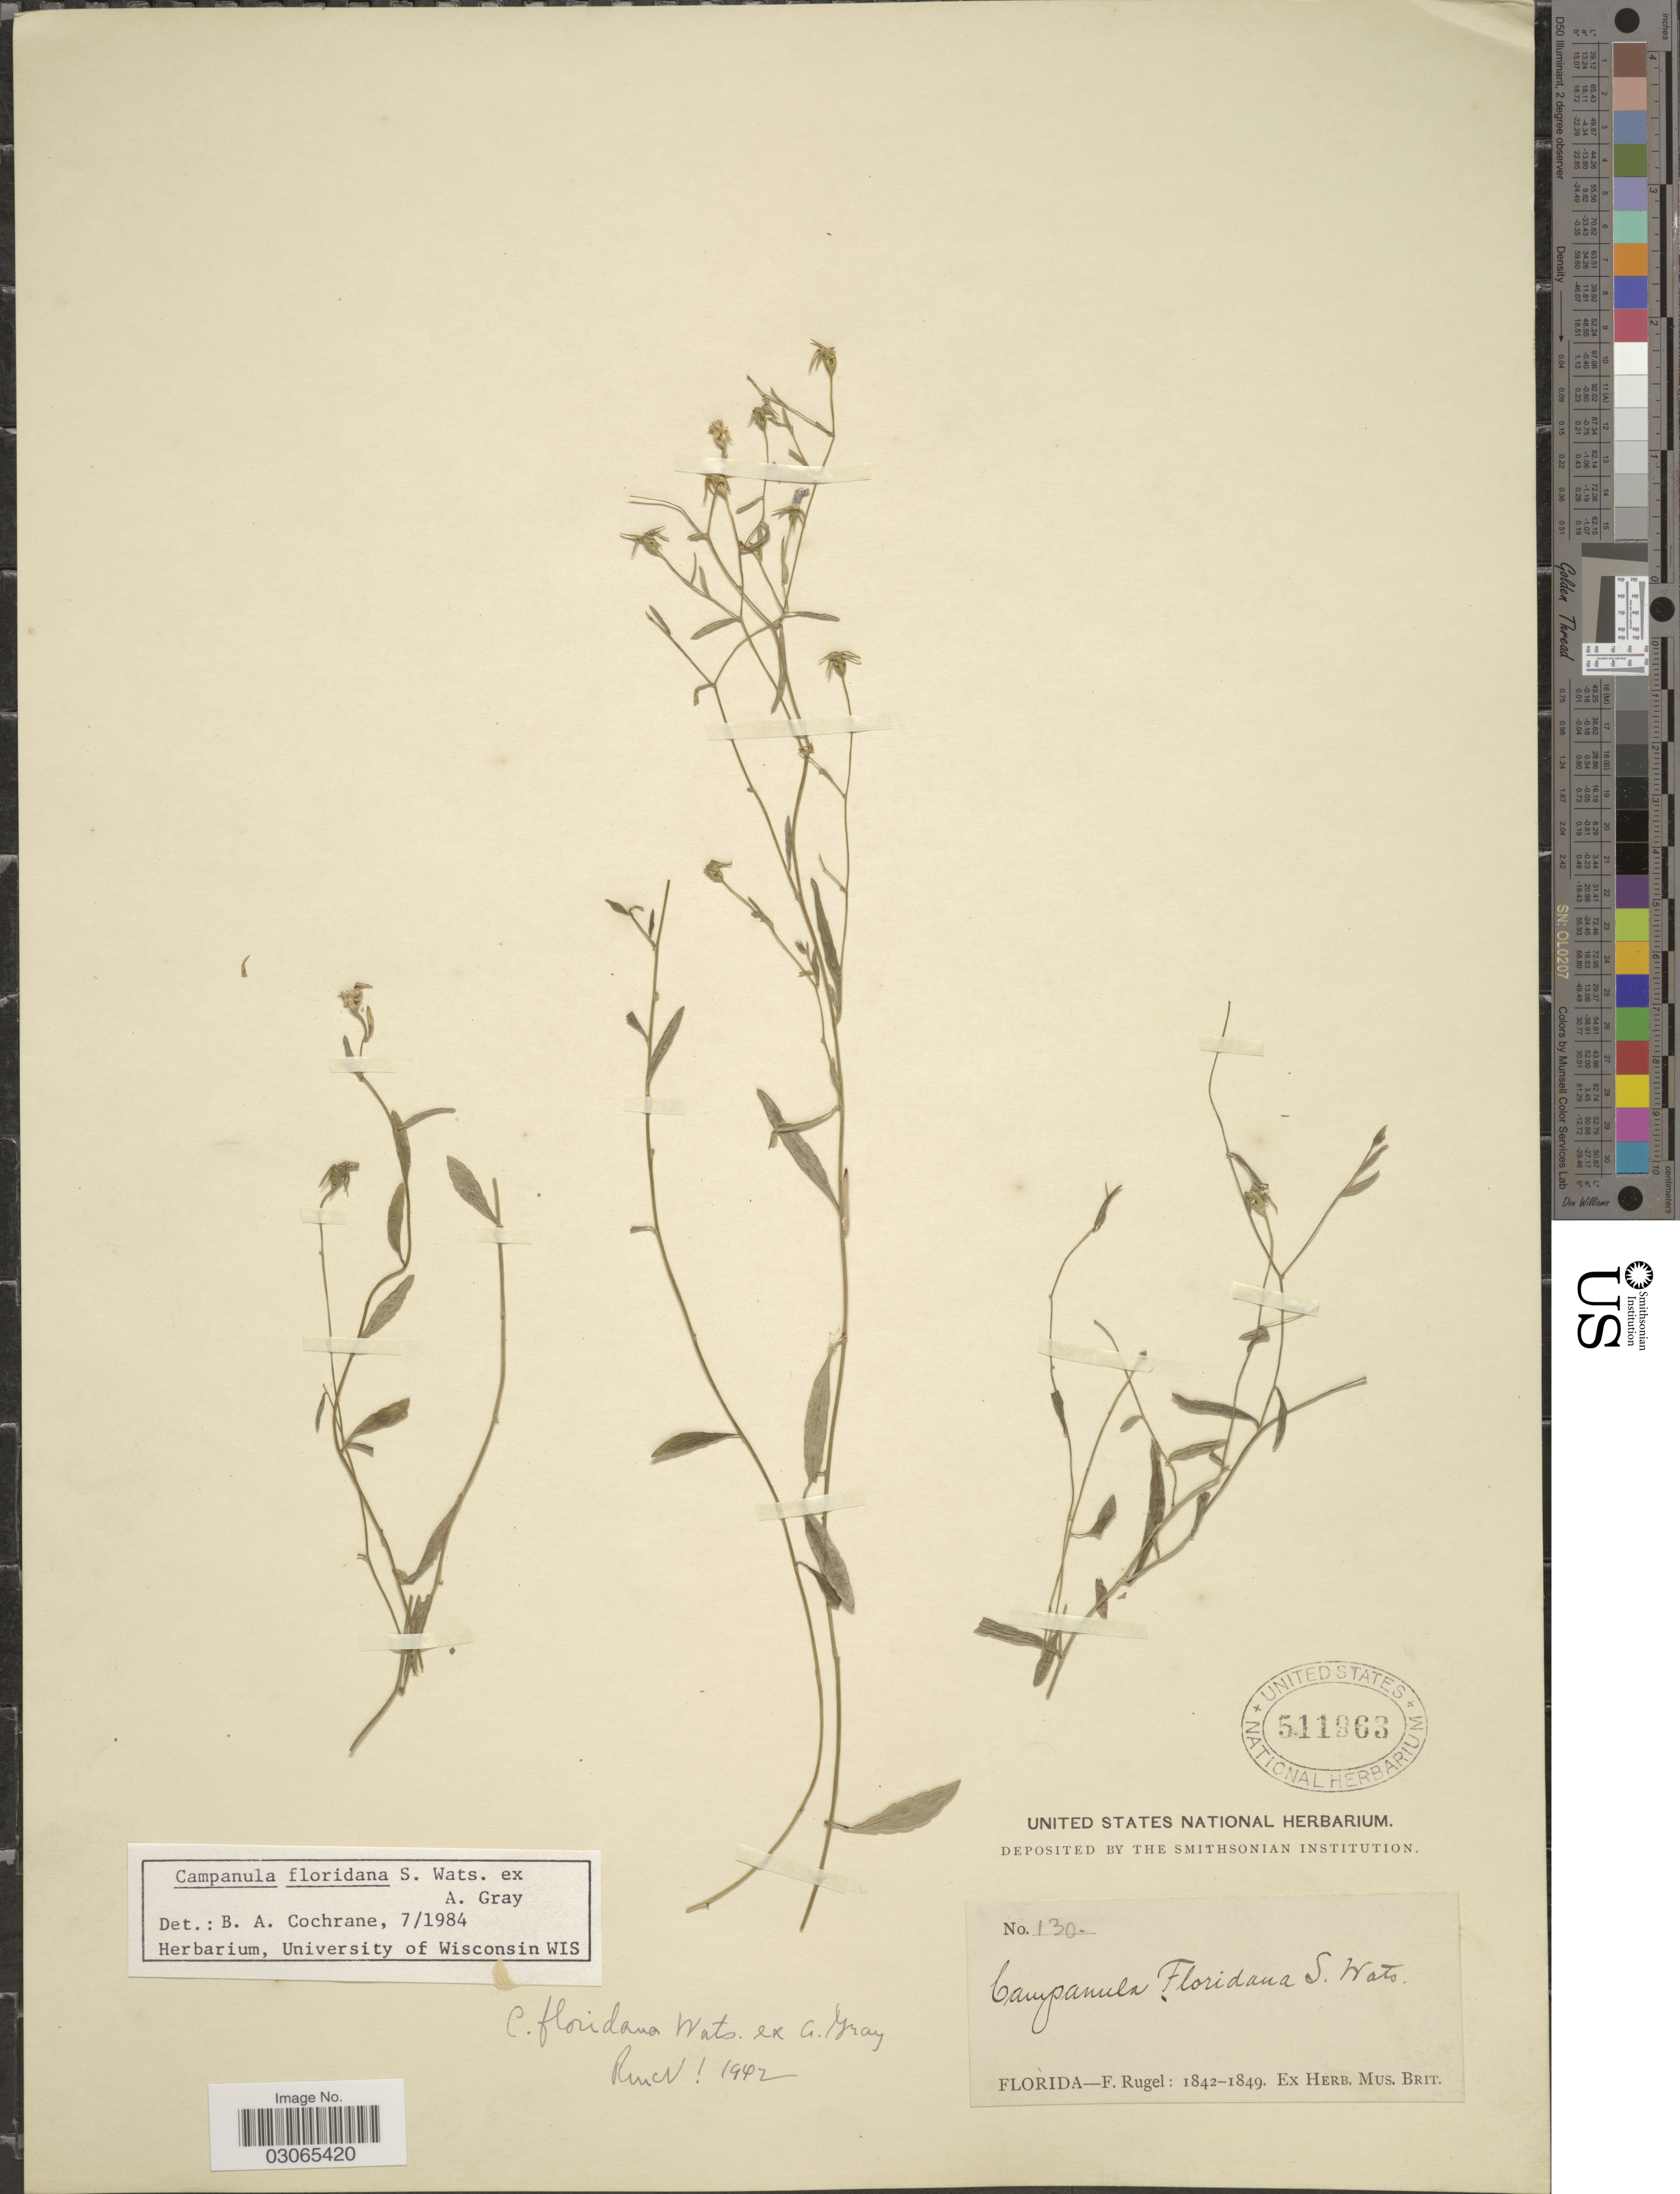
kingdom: Plantae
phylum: Tracheophyta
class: Magnoliopsida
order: Asterales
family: Campanulaceae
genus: Campanula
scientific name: Campanula floridana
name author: S. Watson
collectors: F. Rugel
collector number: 130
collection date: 1842/1849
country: United States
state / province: Florida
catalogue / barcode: US 511963